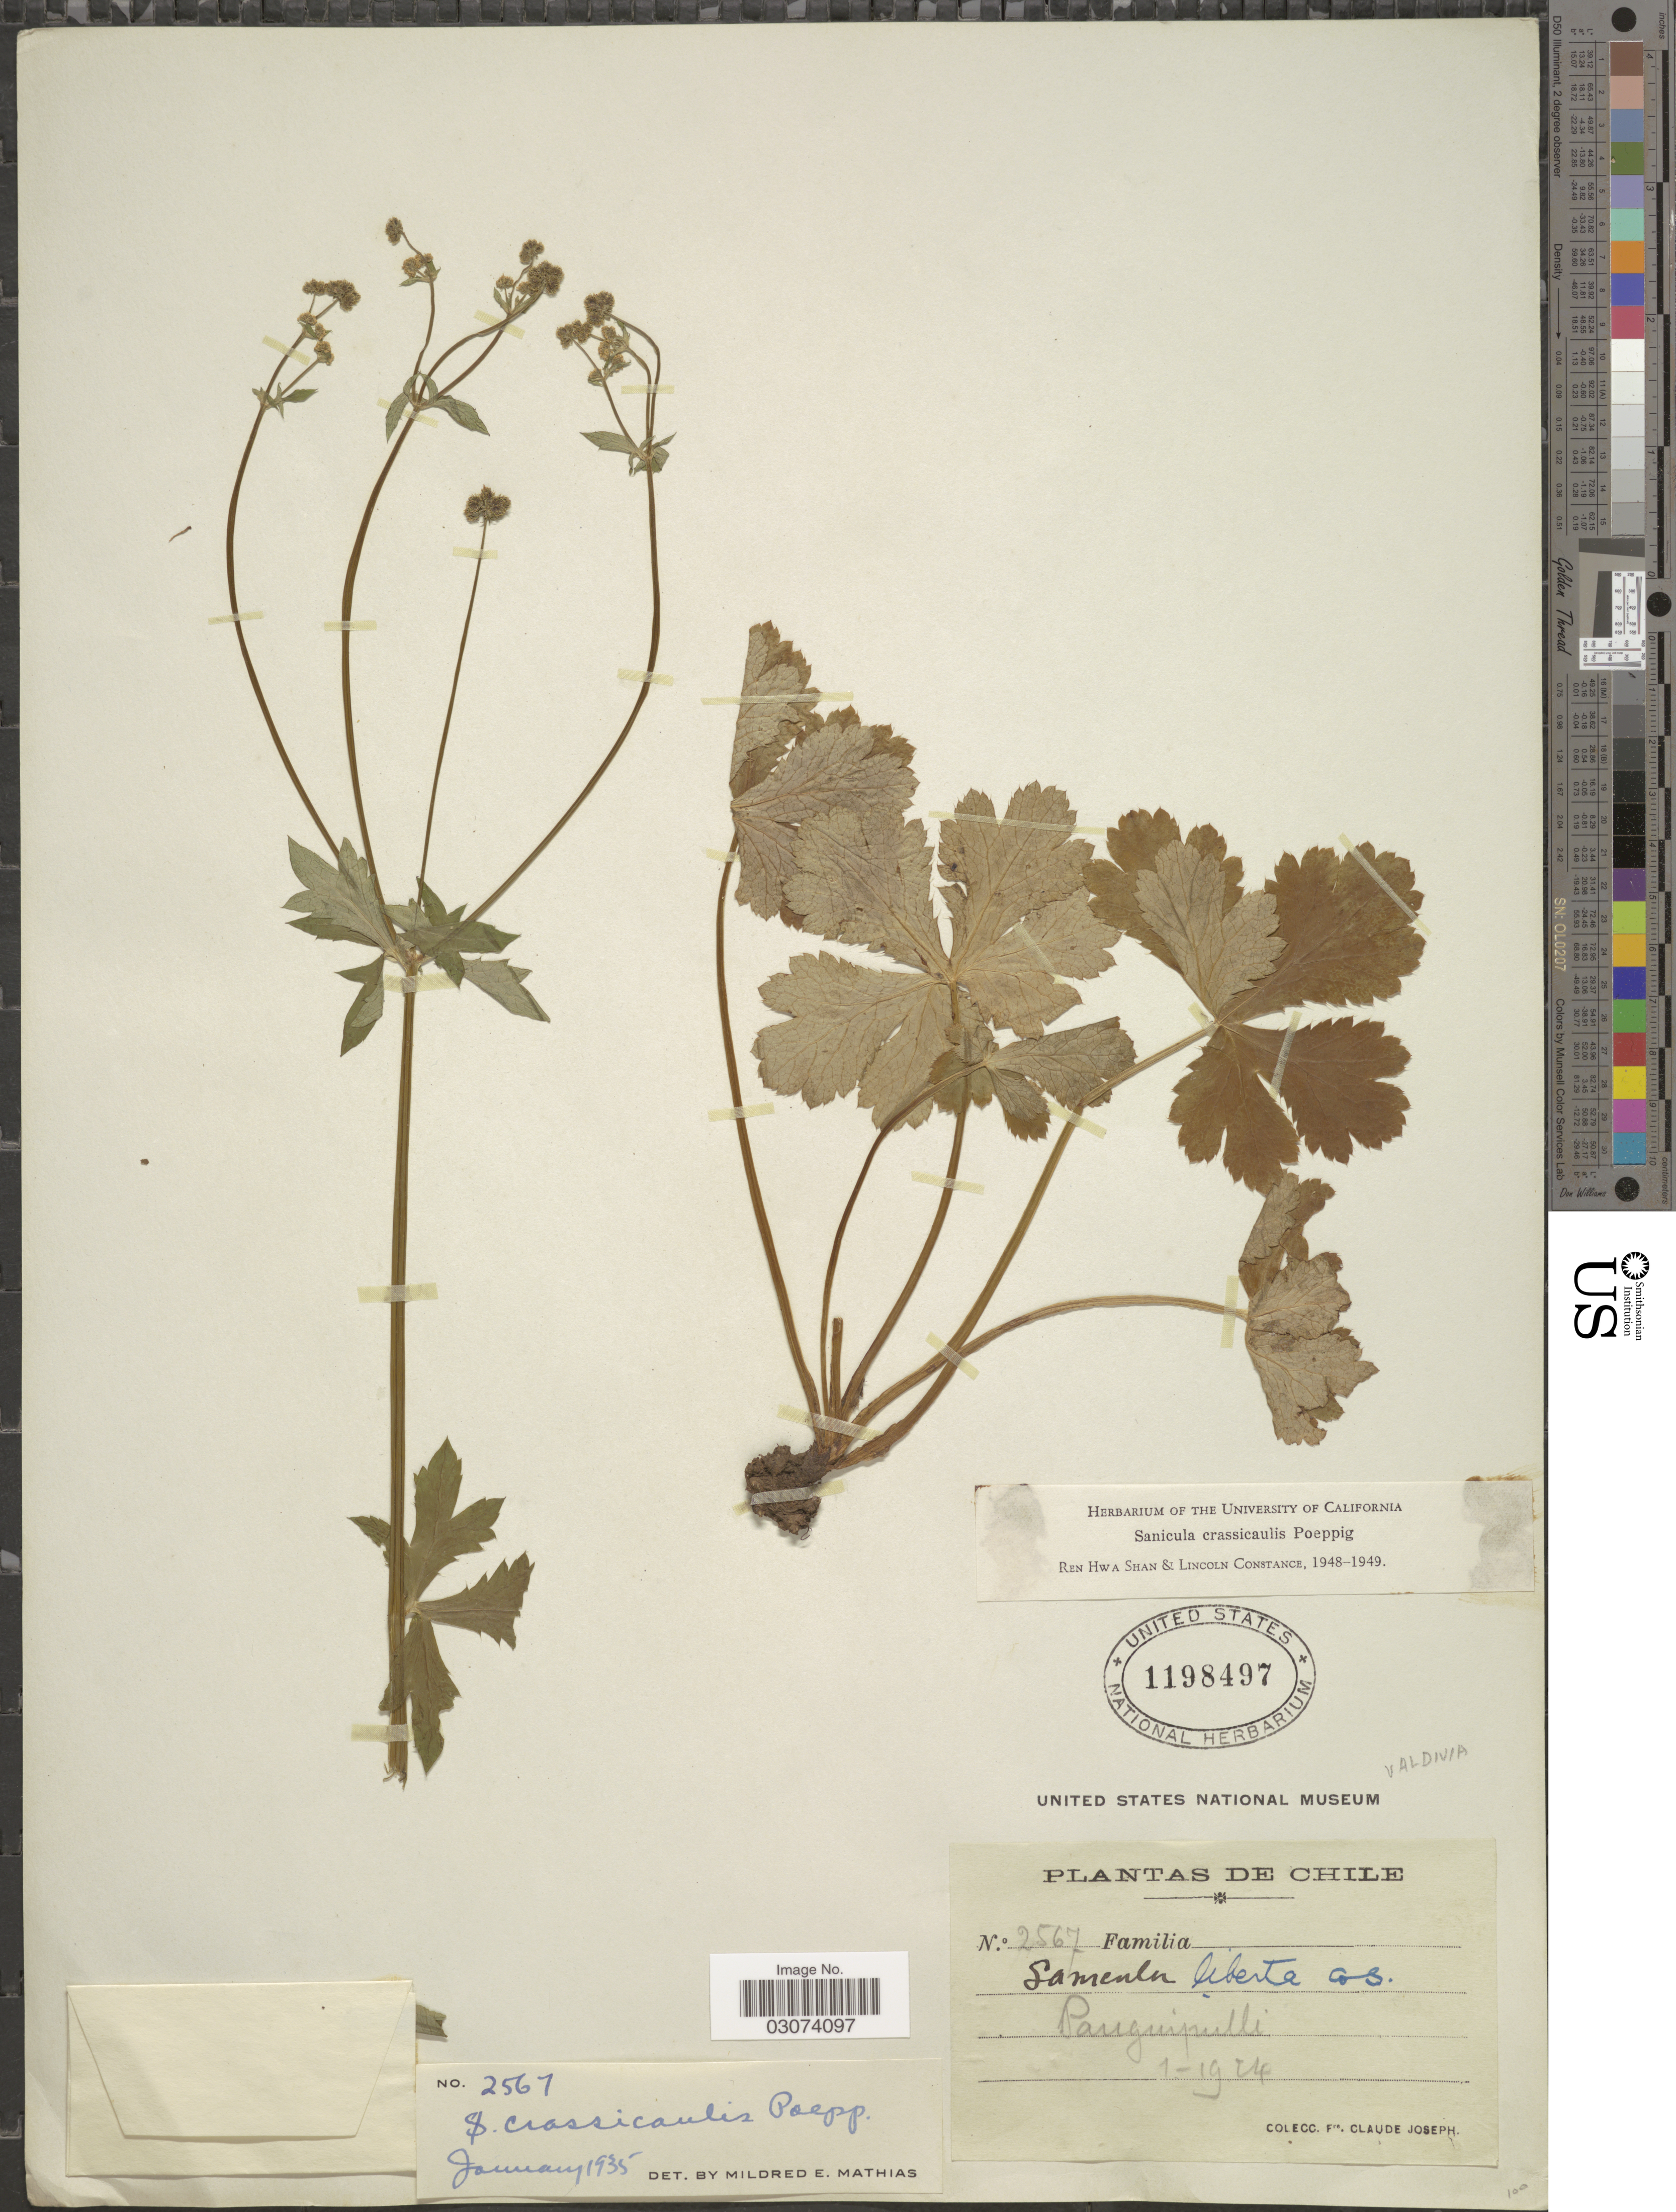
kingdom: Plantae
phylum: Tracheophyta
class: Magnoliopsida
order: Apiales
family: Apiaceae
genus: Sanicula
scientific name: Sanicula crassicaulis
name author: Poepp. ex DC.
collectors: Bro. Claude-Joseph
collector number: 2567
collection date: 1914-01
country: Chile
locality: Valdivia. Panguipulli.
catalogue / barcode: US 1198497